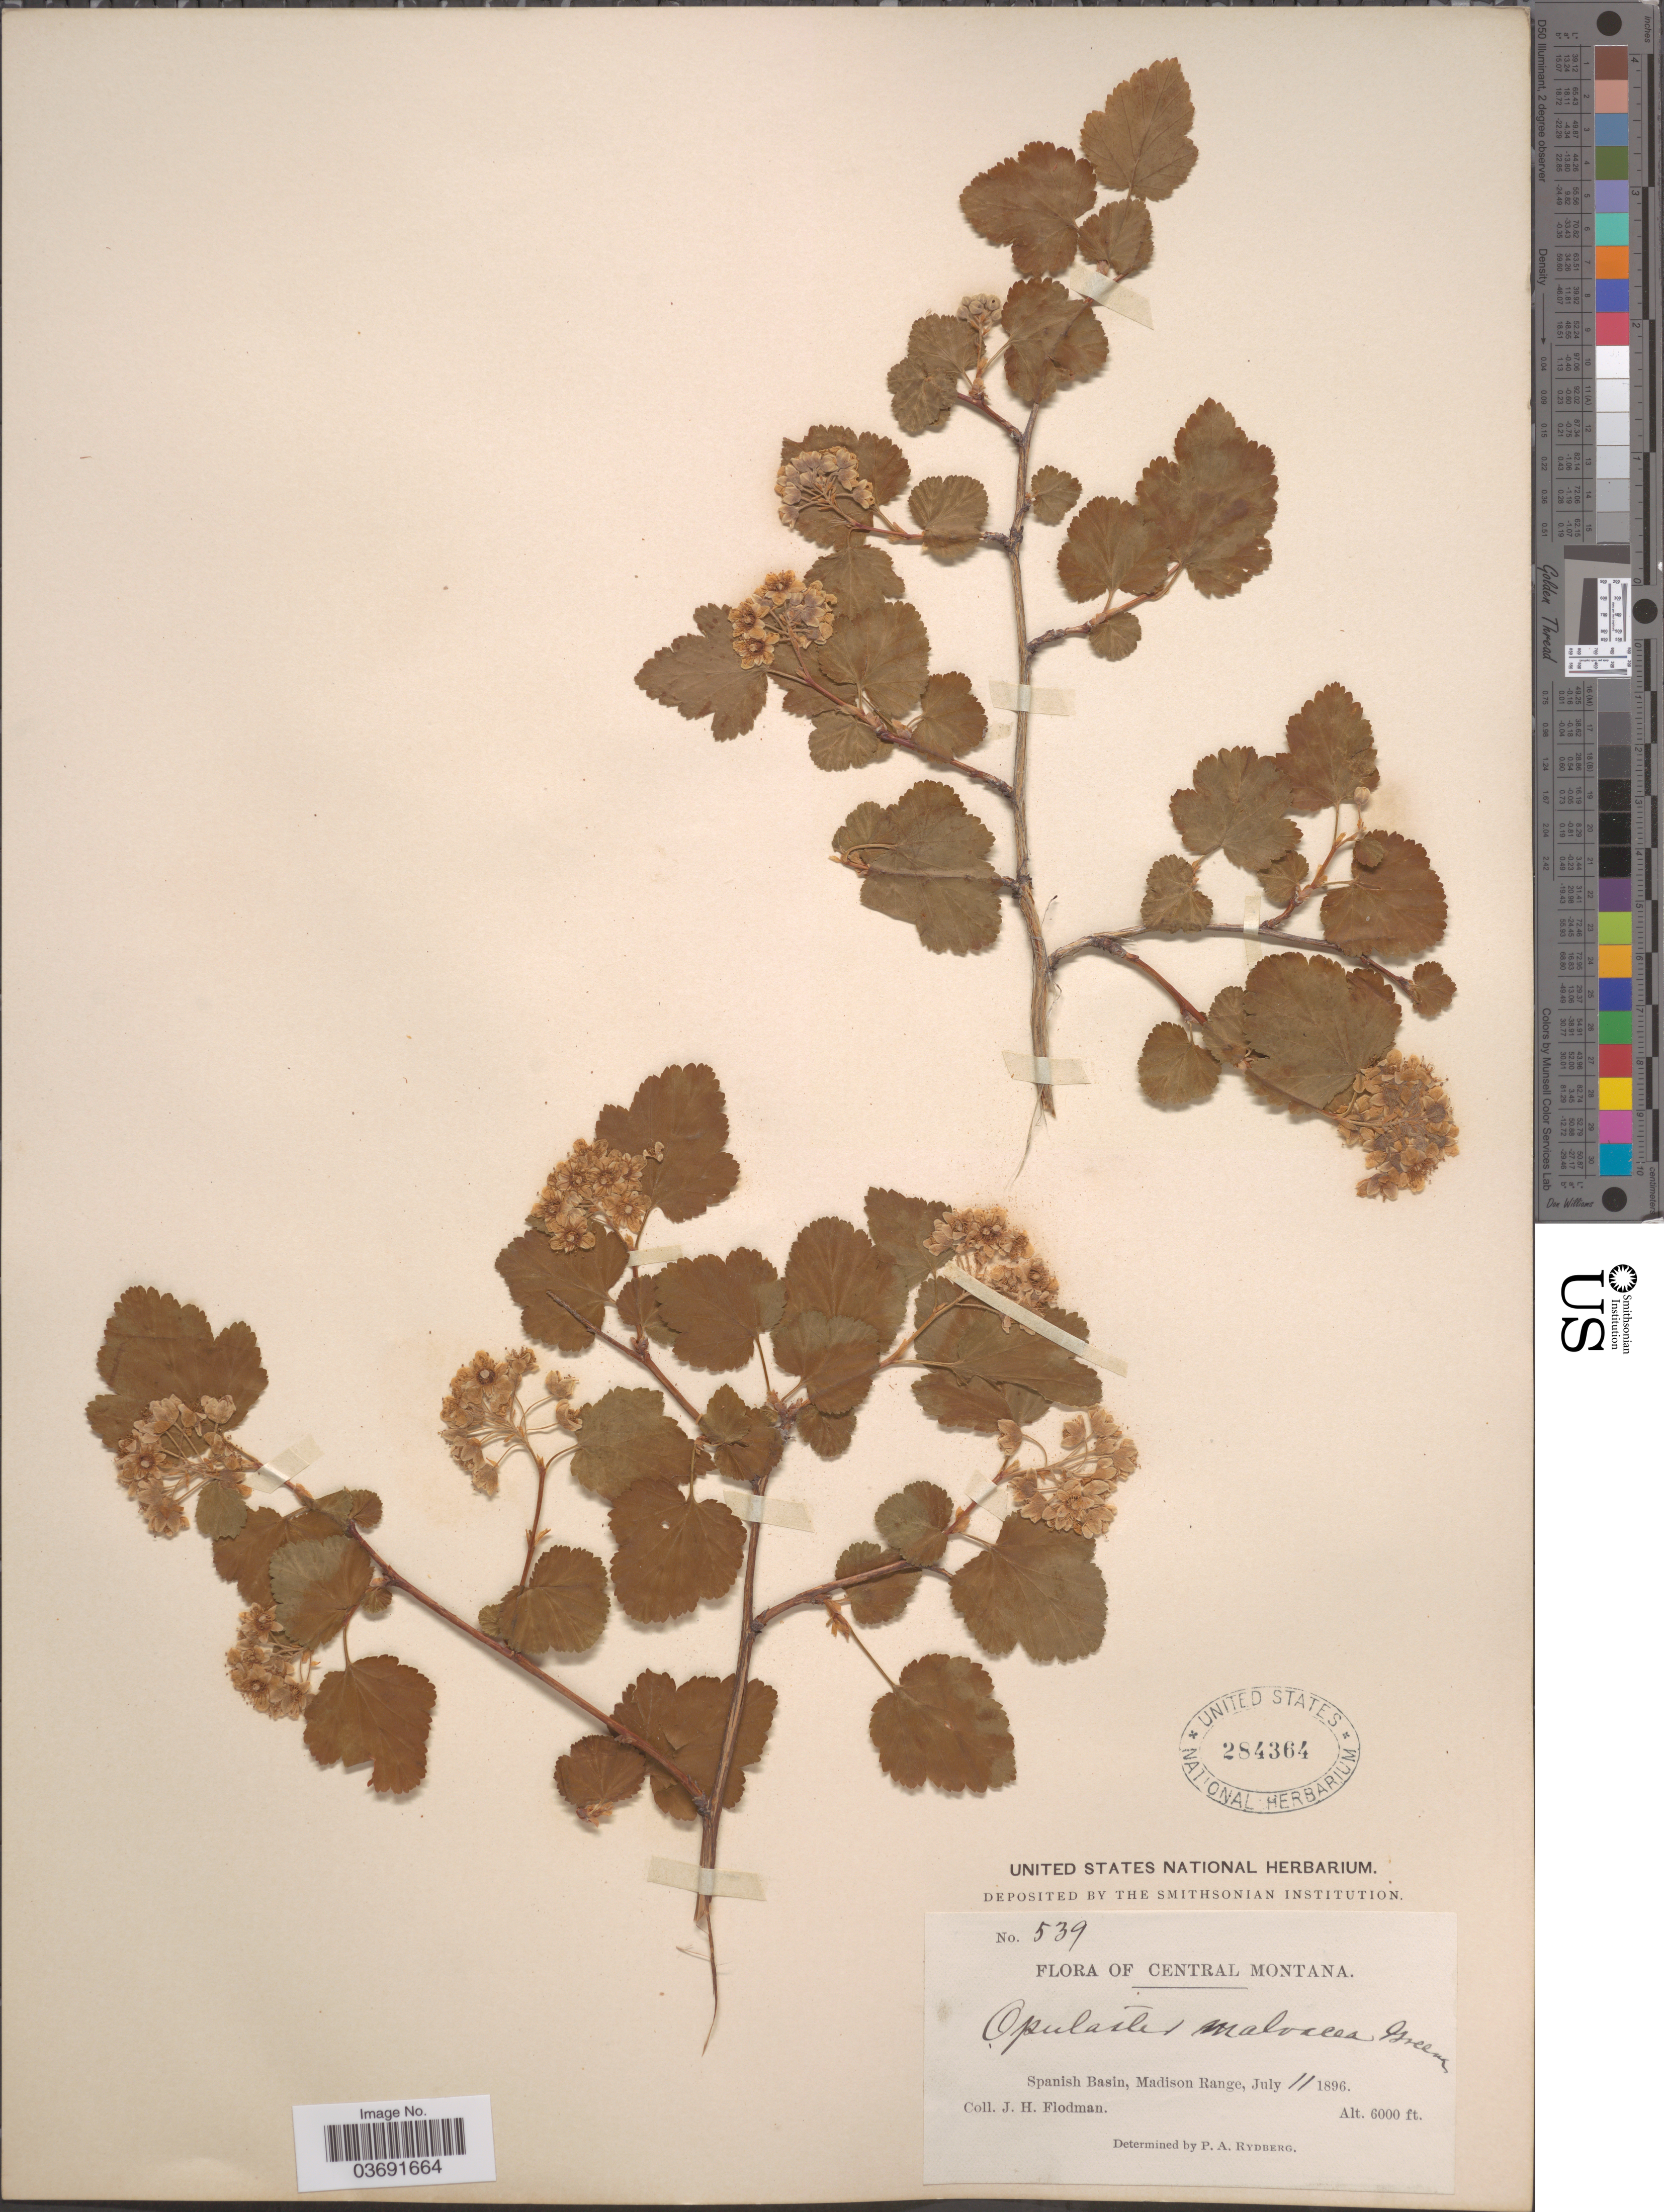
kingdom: Plantae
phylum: Tracheophyta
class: Magnoliopsida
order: Rosales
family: Rosaceae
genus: Physocarpus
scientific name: Physocarpus malvaceus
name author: (Greene) Kuntze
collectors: J. Flodman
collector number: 539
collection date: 1896-07-11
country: United States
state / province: Montana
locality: Central Montana. Spanish Basin, Madison Range.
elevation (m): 1829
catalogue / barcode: US 284364